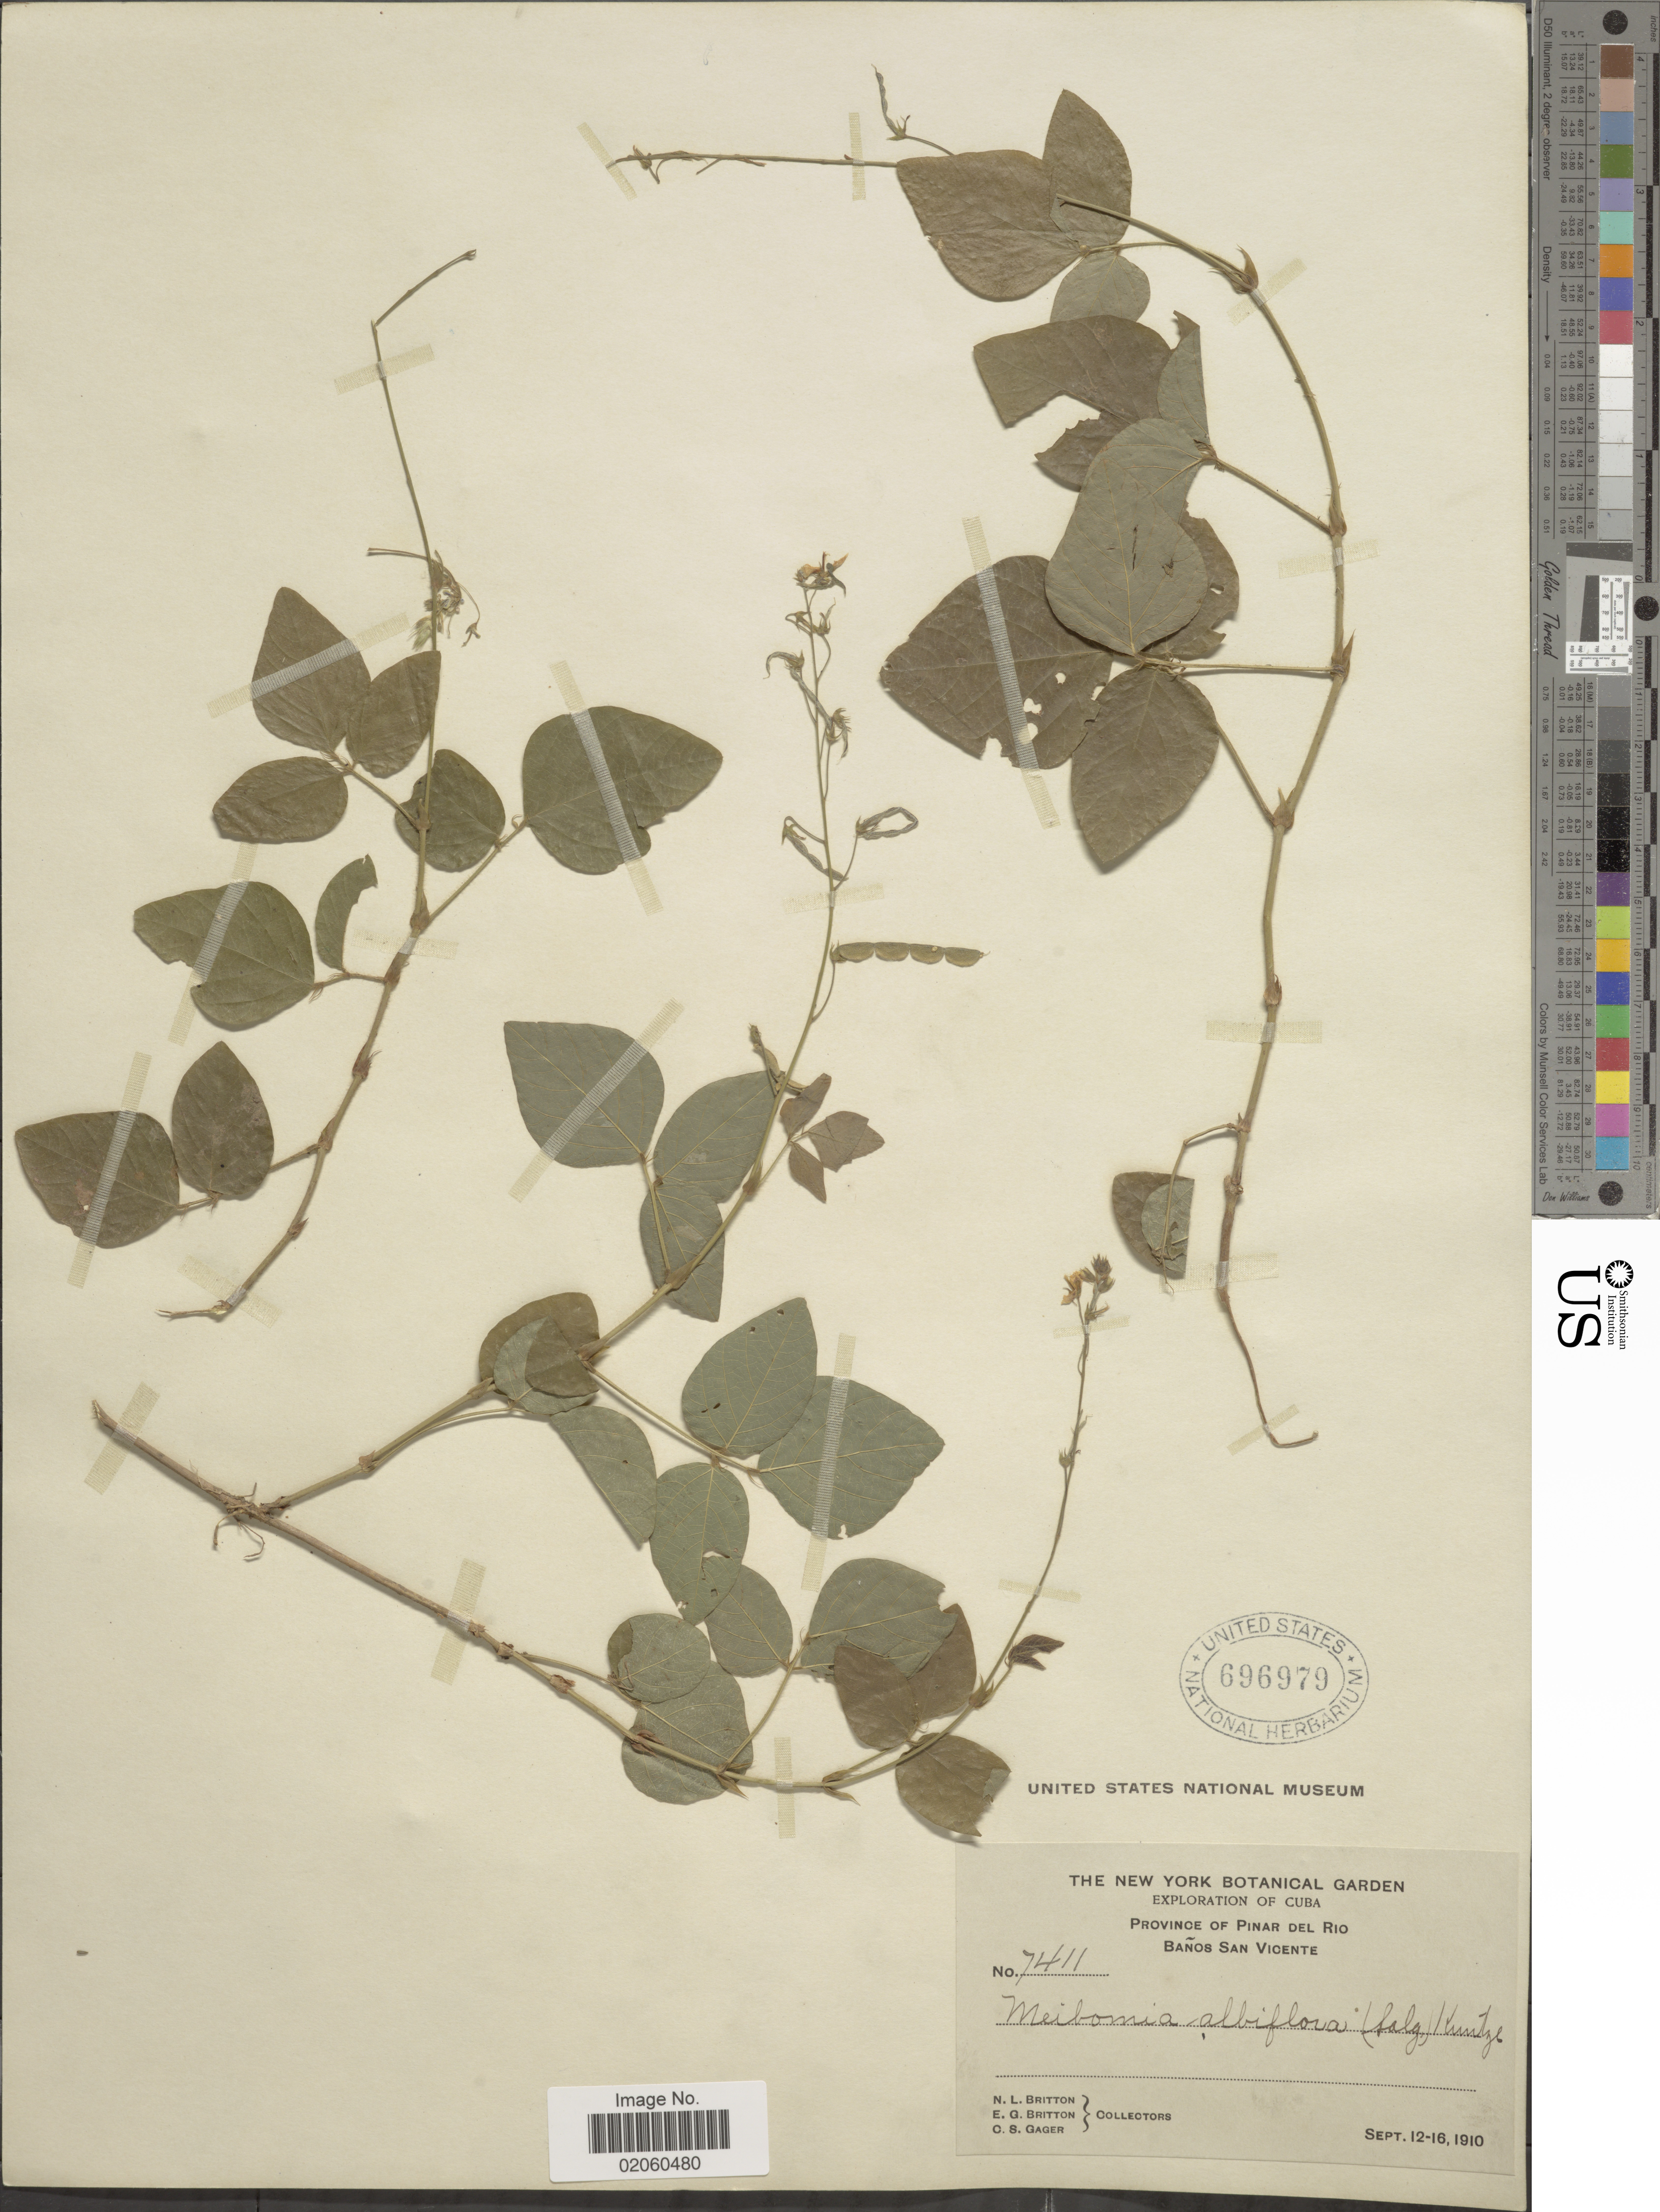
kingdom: Plantae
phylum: Tracheophyta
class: Magnoliopsida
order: Fabales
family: Fabaceae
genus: Desmodium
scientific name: Desmodium affine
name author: Schltdl.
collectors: N. Britton, E. G. Britton & C. Gager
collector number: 7411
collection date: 1910-09-12/1910-09-16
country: Cuba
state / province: Pinar del Río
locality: Province of Pinar del Rio, Banos San Vicente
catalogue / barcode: US 696979